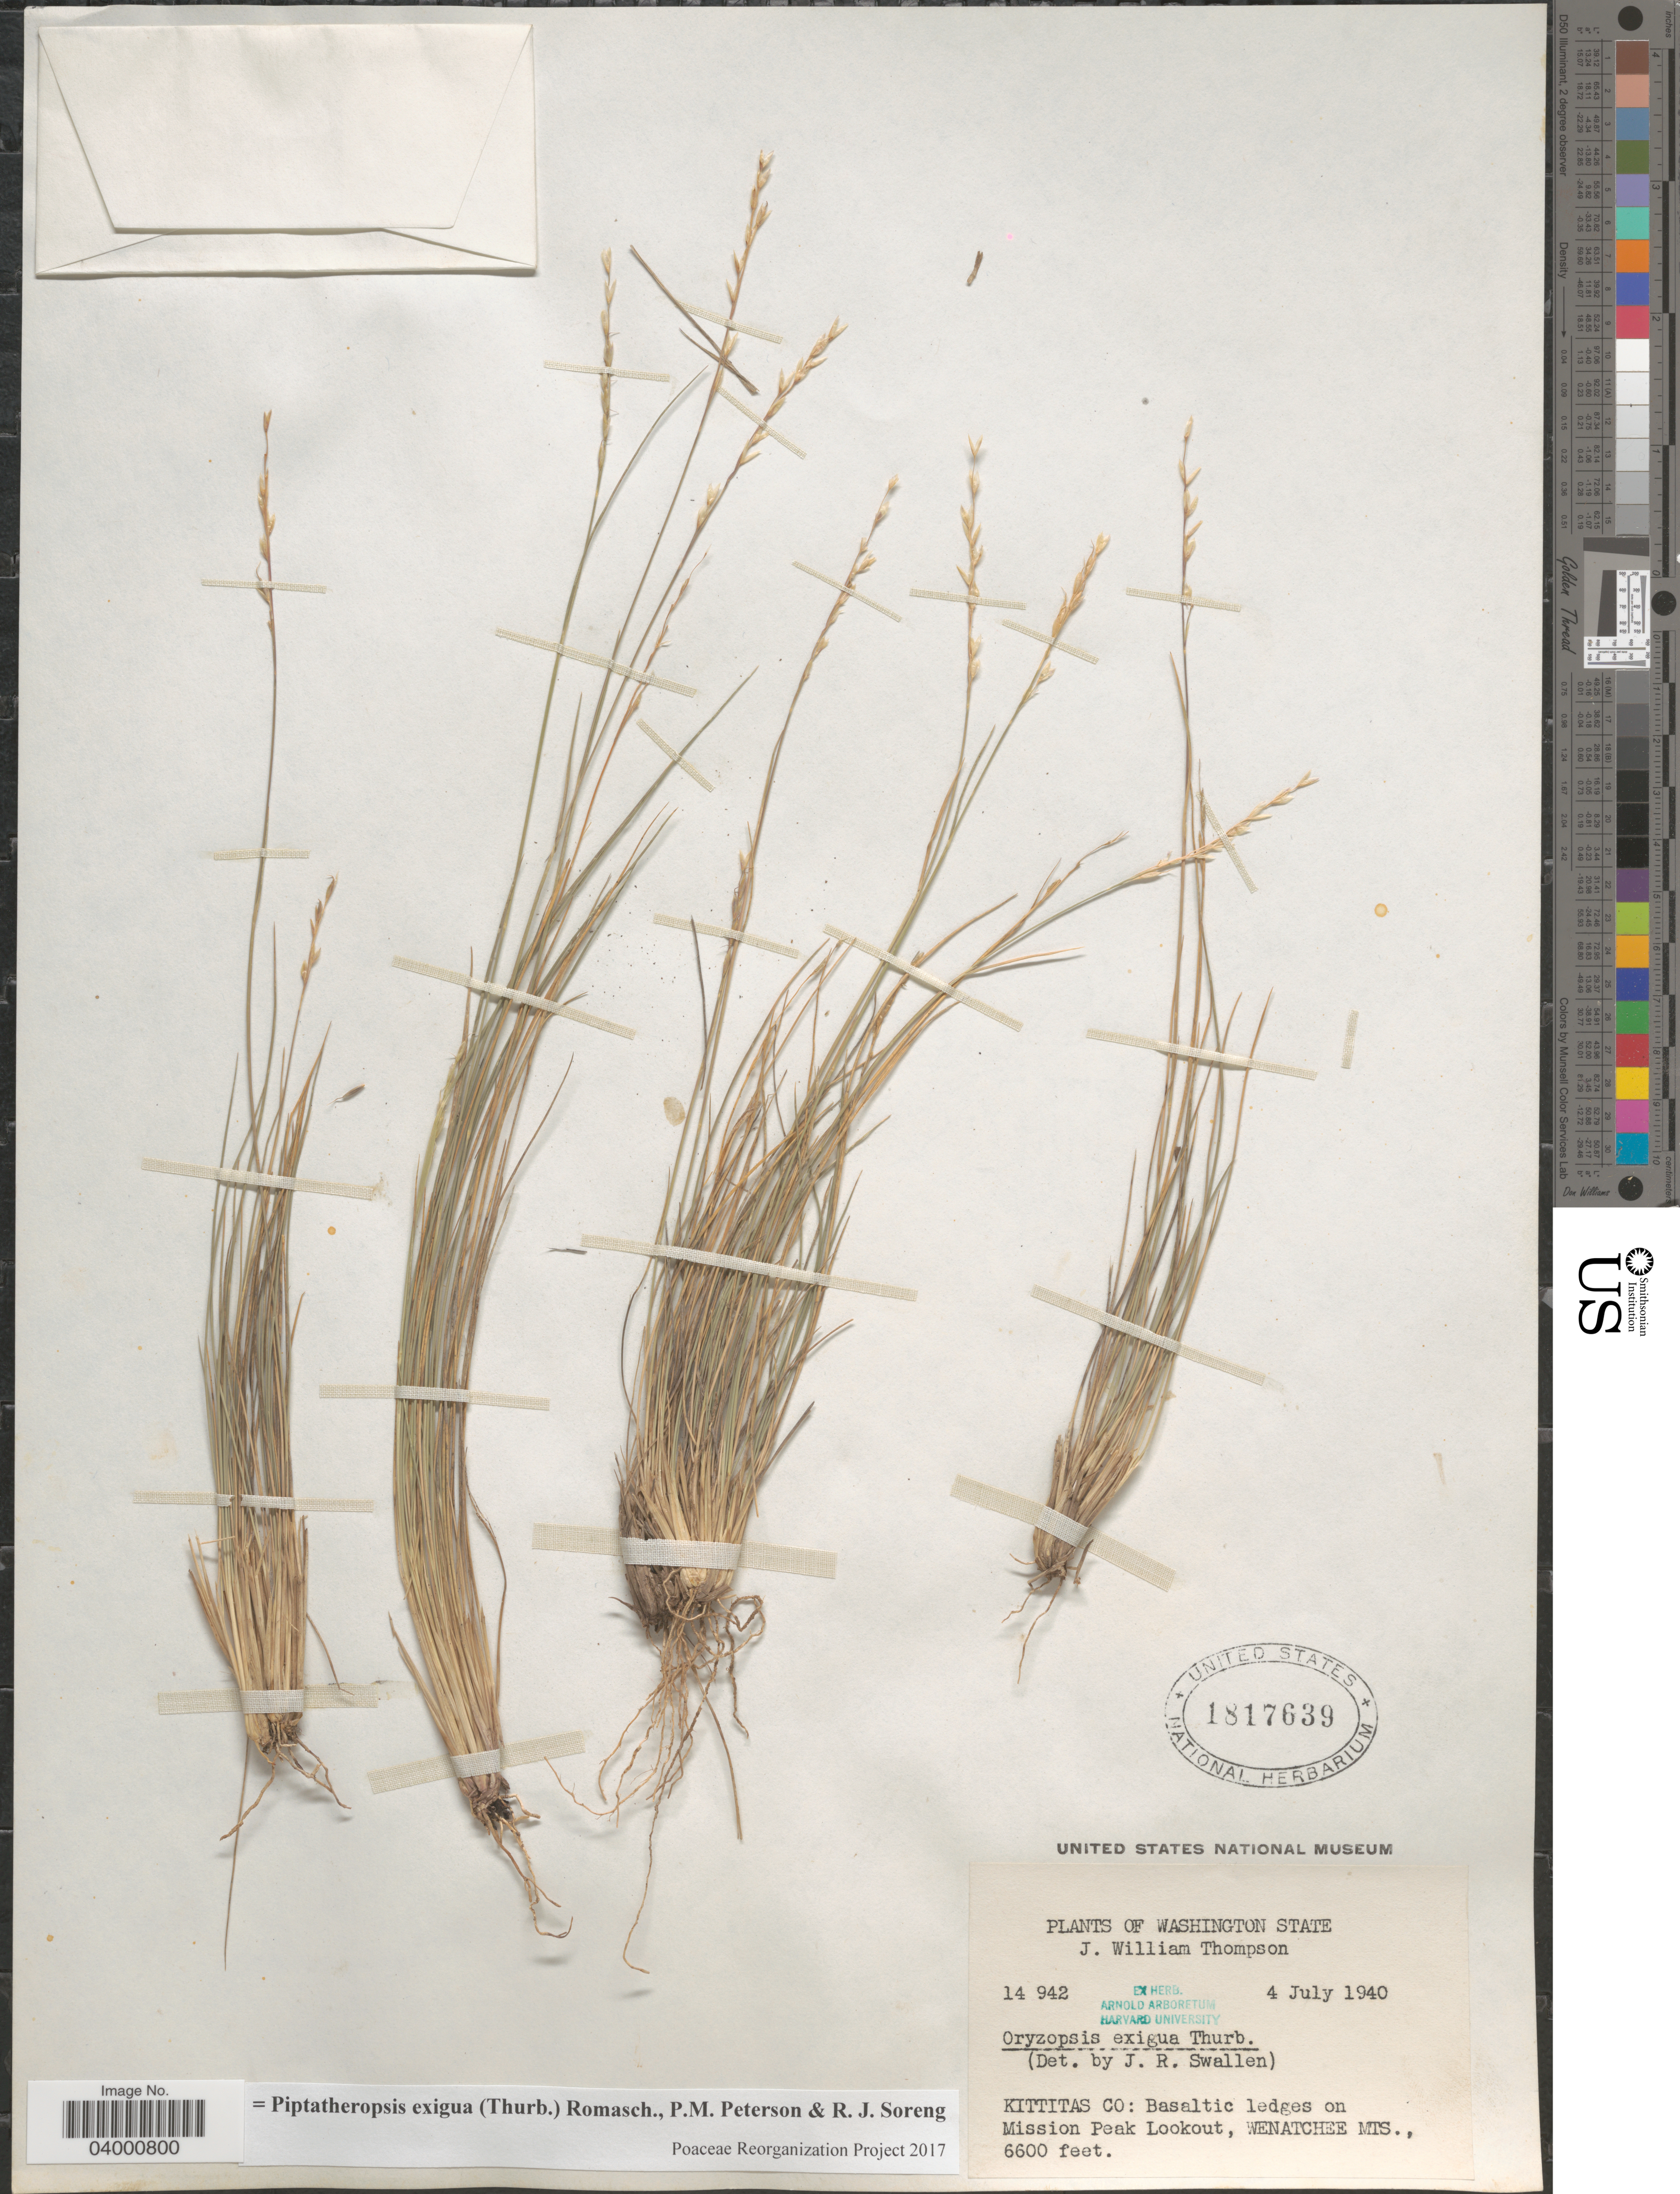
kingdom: Plantae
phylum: Tracheophyta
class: Liliopsida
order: Poales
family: Poaceae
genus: Piptatheropsis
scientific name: Piptatheropsis exigua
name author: (Thurb.) Romasch. et al.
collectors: J. W. Thompson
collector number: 14942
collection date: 1940-07-04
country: United States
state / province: Washington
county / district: Kittitas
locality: Kittitas Co: Basaltic ledges on Mission Peak Lookout, Wenatchee Mts.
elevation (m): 2012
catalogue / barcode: US 1817639